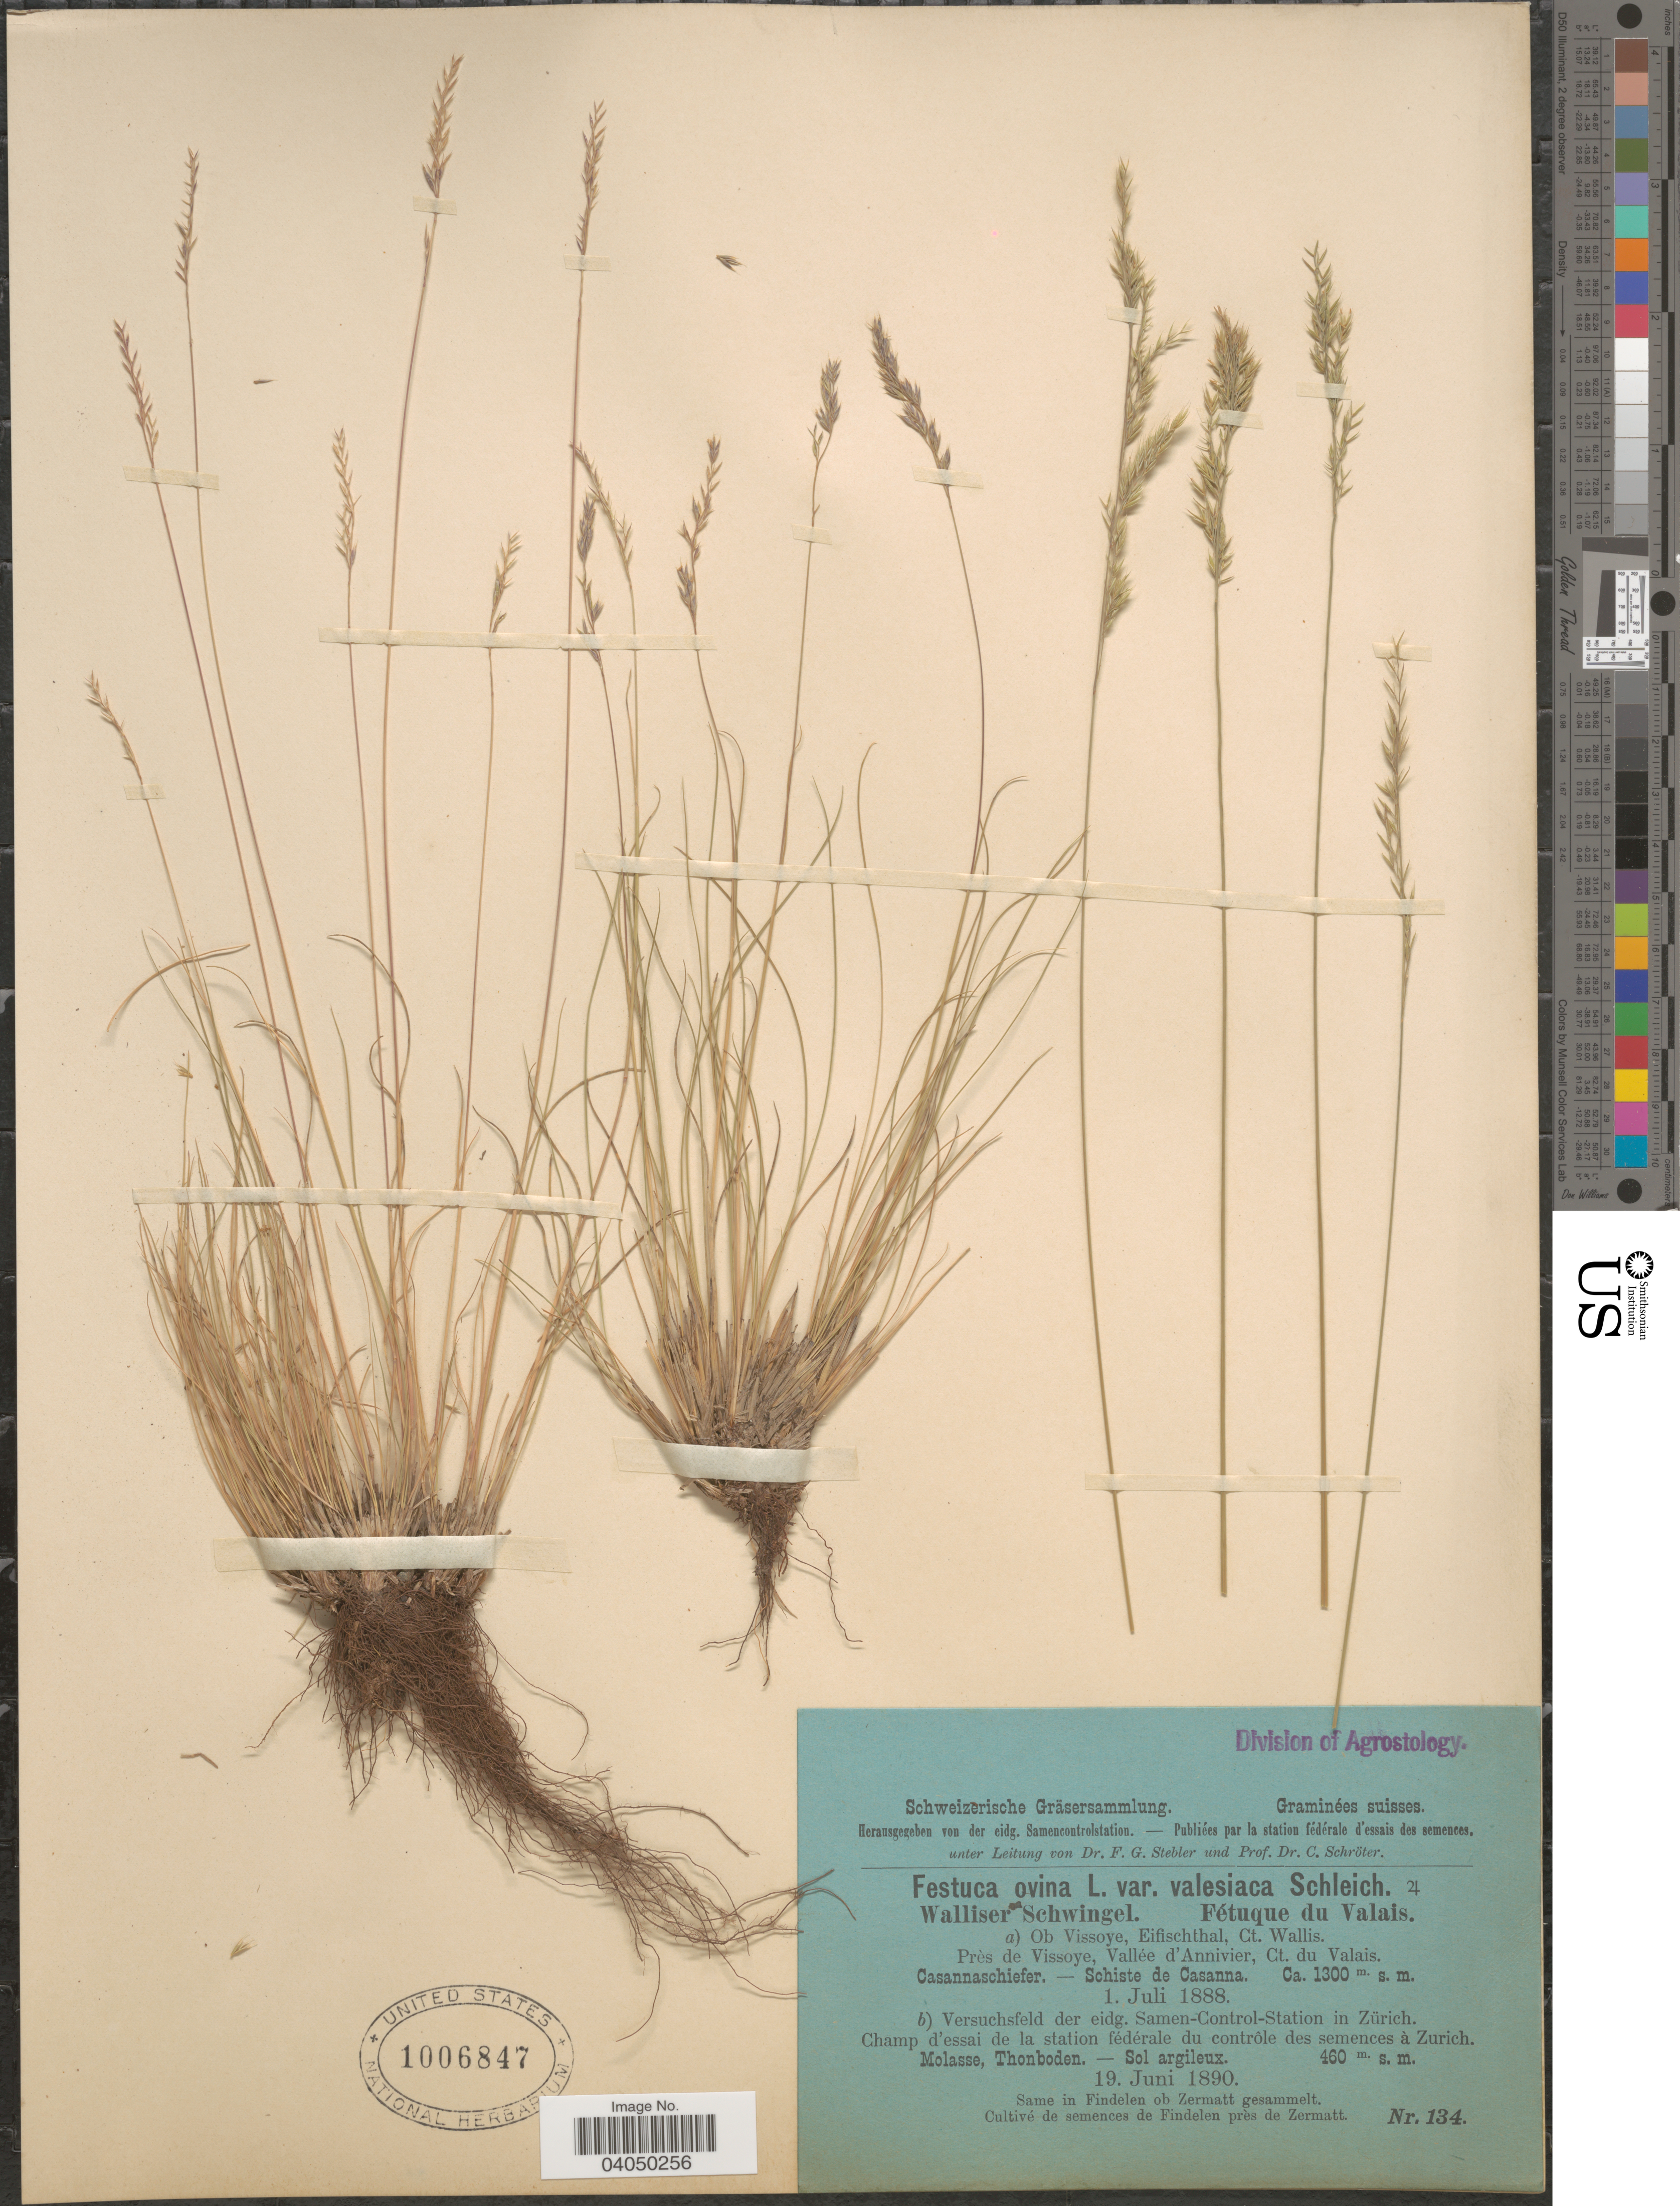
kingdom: Plantae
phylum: Tracheophyta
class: Liliopsida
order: Poales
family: Poaceae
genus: Festuca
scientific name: Festuca valesiaca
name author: Schleich. ex Gaudin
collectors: Stebler, F.G. & Schröter, C.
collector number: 134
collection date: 1888-07-01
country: Switzerland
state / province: Valais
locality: Suisses. Ob Vissoye, Eifischthal, Ct. Wallis. Près de Vissoye, Vallée d'Annivier, Ct. du Valais. Same in Findelen ob Zermatt gesammelt. Cultivé de semences de Findelen près de Zermatt. [unsure placement]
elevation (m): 1300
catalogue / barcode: US 1006847